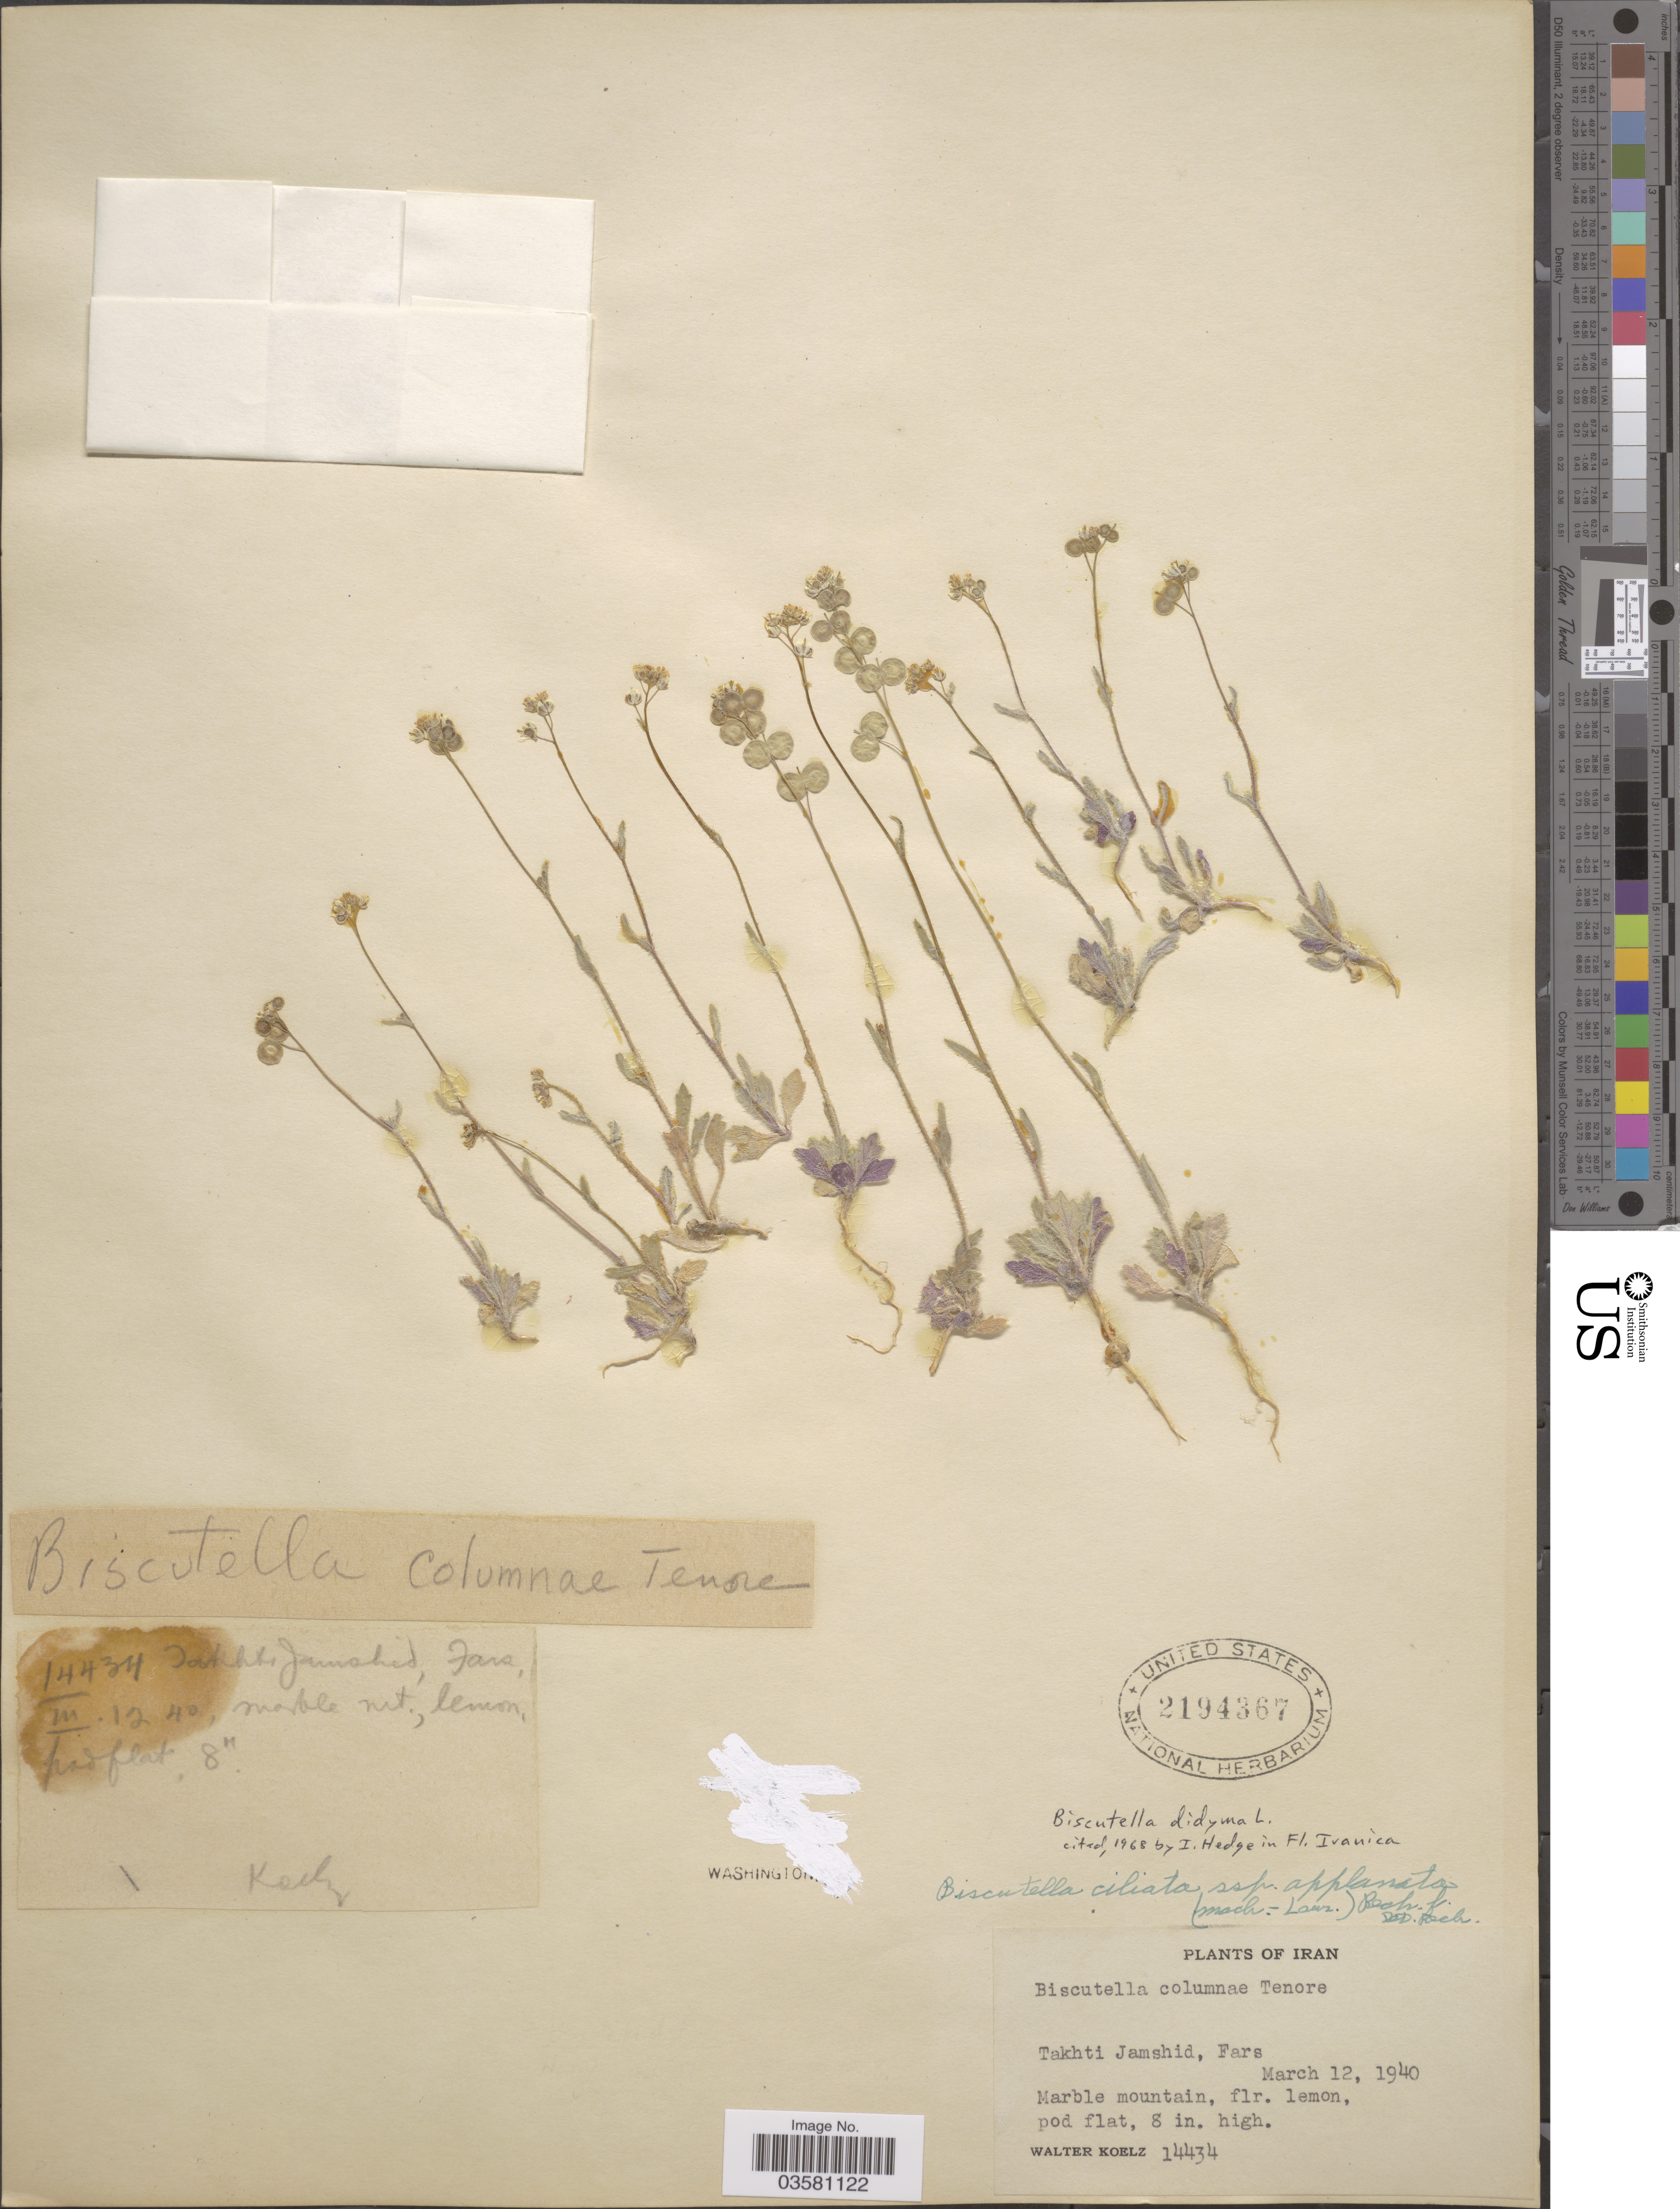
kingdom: Plantae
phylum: Tracheophyta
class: Magnoliopsida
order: Brassicales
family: Brassicaceae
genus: Biscutella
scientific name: Biscutella didyma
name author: L.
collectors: W. N. Koelz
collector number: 14434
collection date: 1940-03-12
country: Iran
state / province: Fars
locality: Takhti Jamshid. Marble mountain.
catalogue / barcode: US 2194367